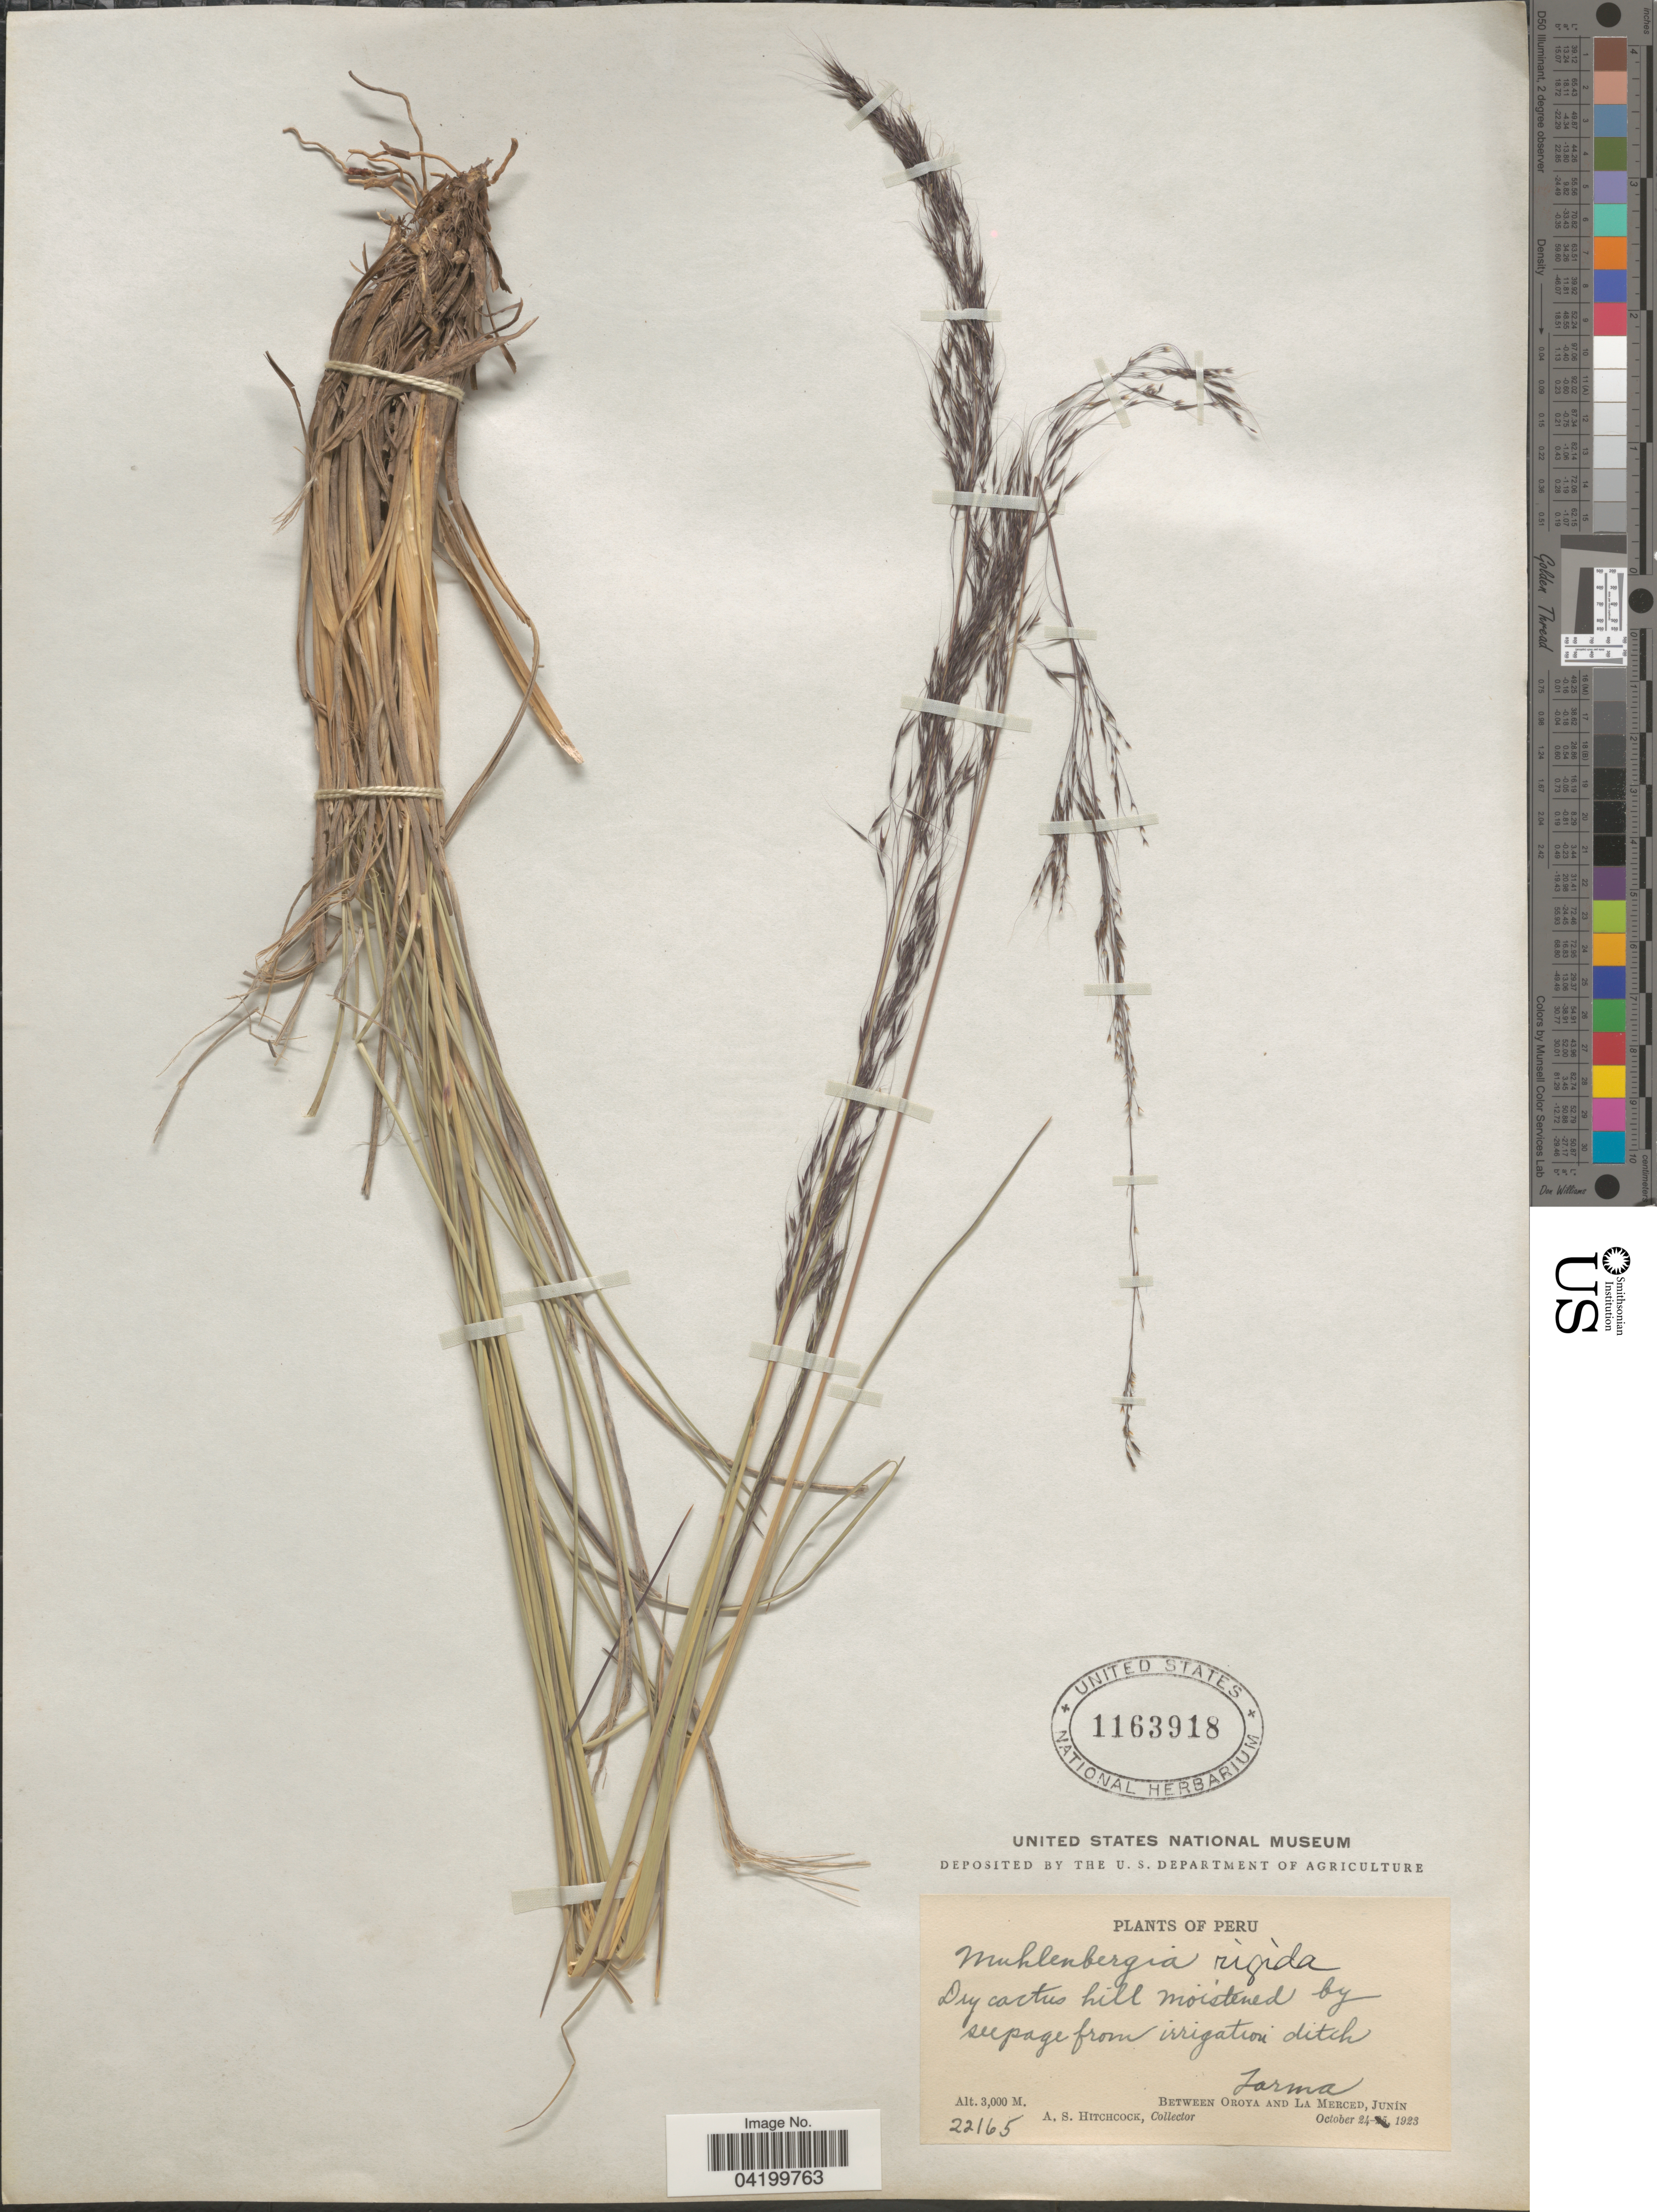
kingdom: Plantae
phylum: Tracheophyta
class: Liliopsida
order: Poales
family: Poaceae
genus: Muhlenbergia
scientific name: Muhlenbergia rigida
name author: (Kunth) Kunth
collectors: A. S. Hitchcock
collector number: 22165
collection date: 1923-10-24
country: Peru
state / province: Junín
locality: Tarma. Between Oroya and La Merced.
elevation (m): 3000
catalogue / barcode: US 1163918